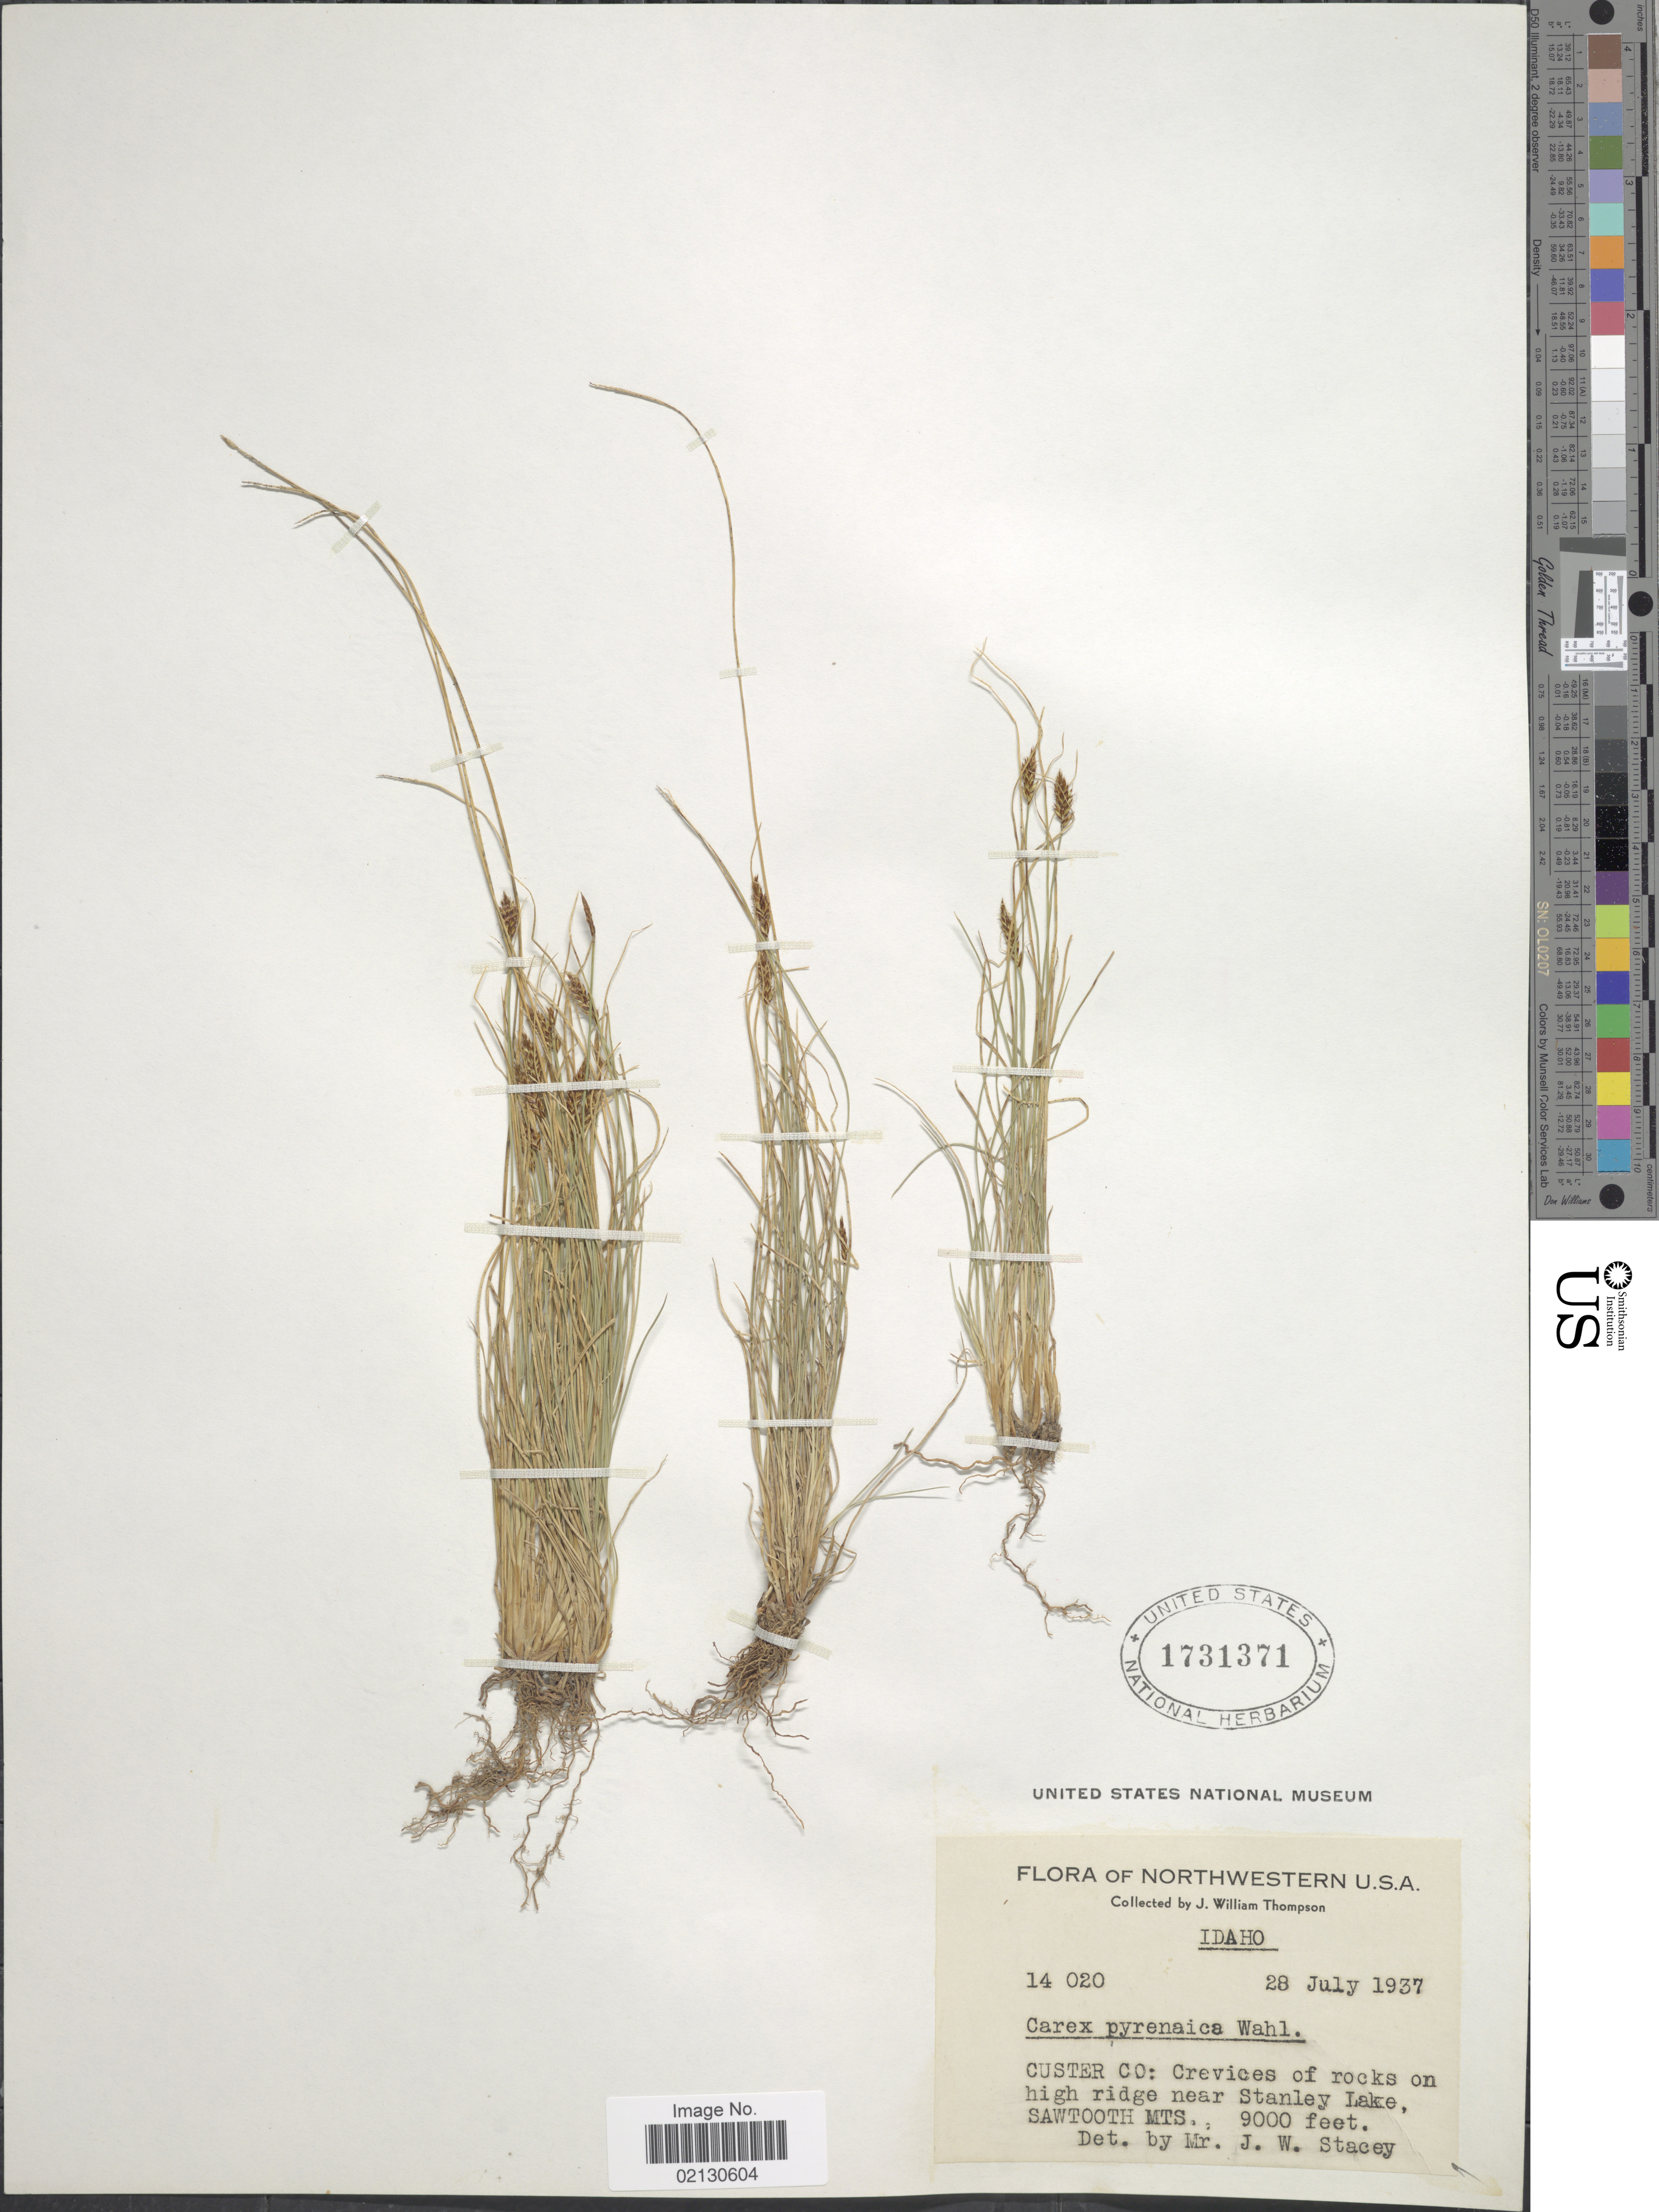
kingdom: Plantae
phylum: Tracheophyta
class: Liliopsida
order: Poales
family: Cyperaceae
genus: Carex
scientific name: Carex micropoda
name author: C.A. Mey.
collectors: J. W. Thompson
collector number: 14020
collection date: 1937-07-28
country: United States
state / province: Idaho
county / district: Custer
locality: near Stanley Lake, Sawtooth Mts.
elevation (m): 2743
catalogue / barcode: US 1731371